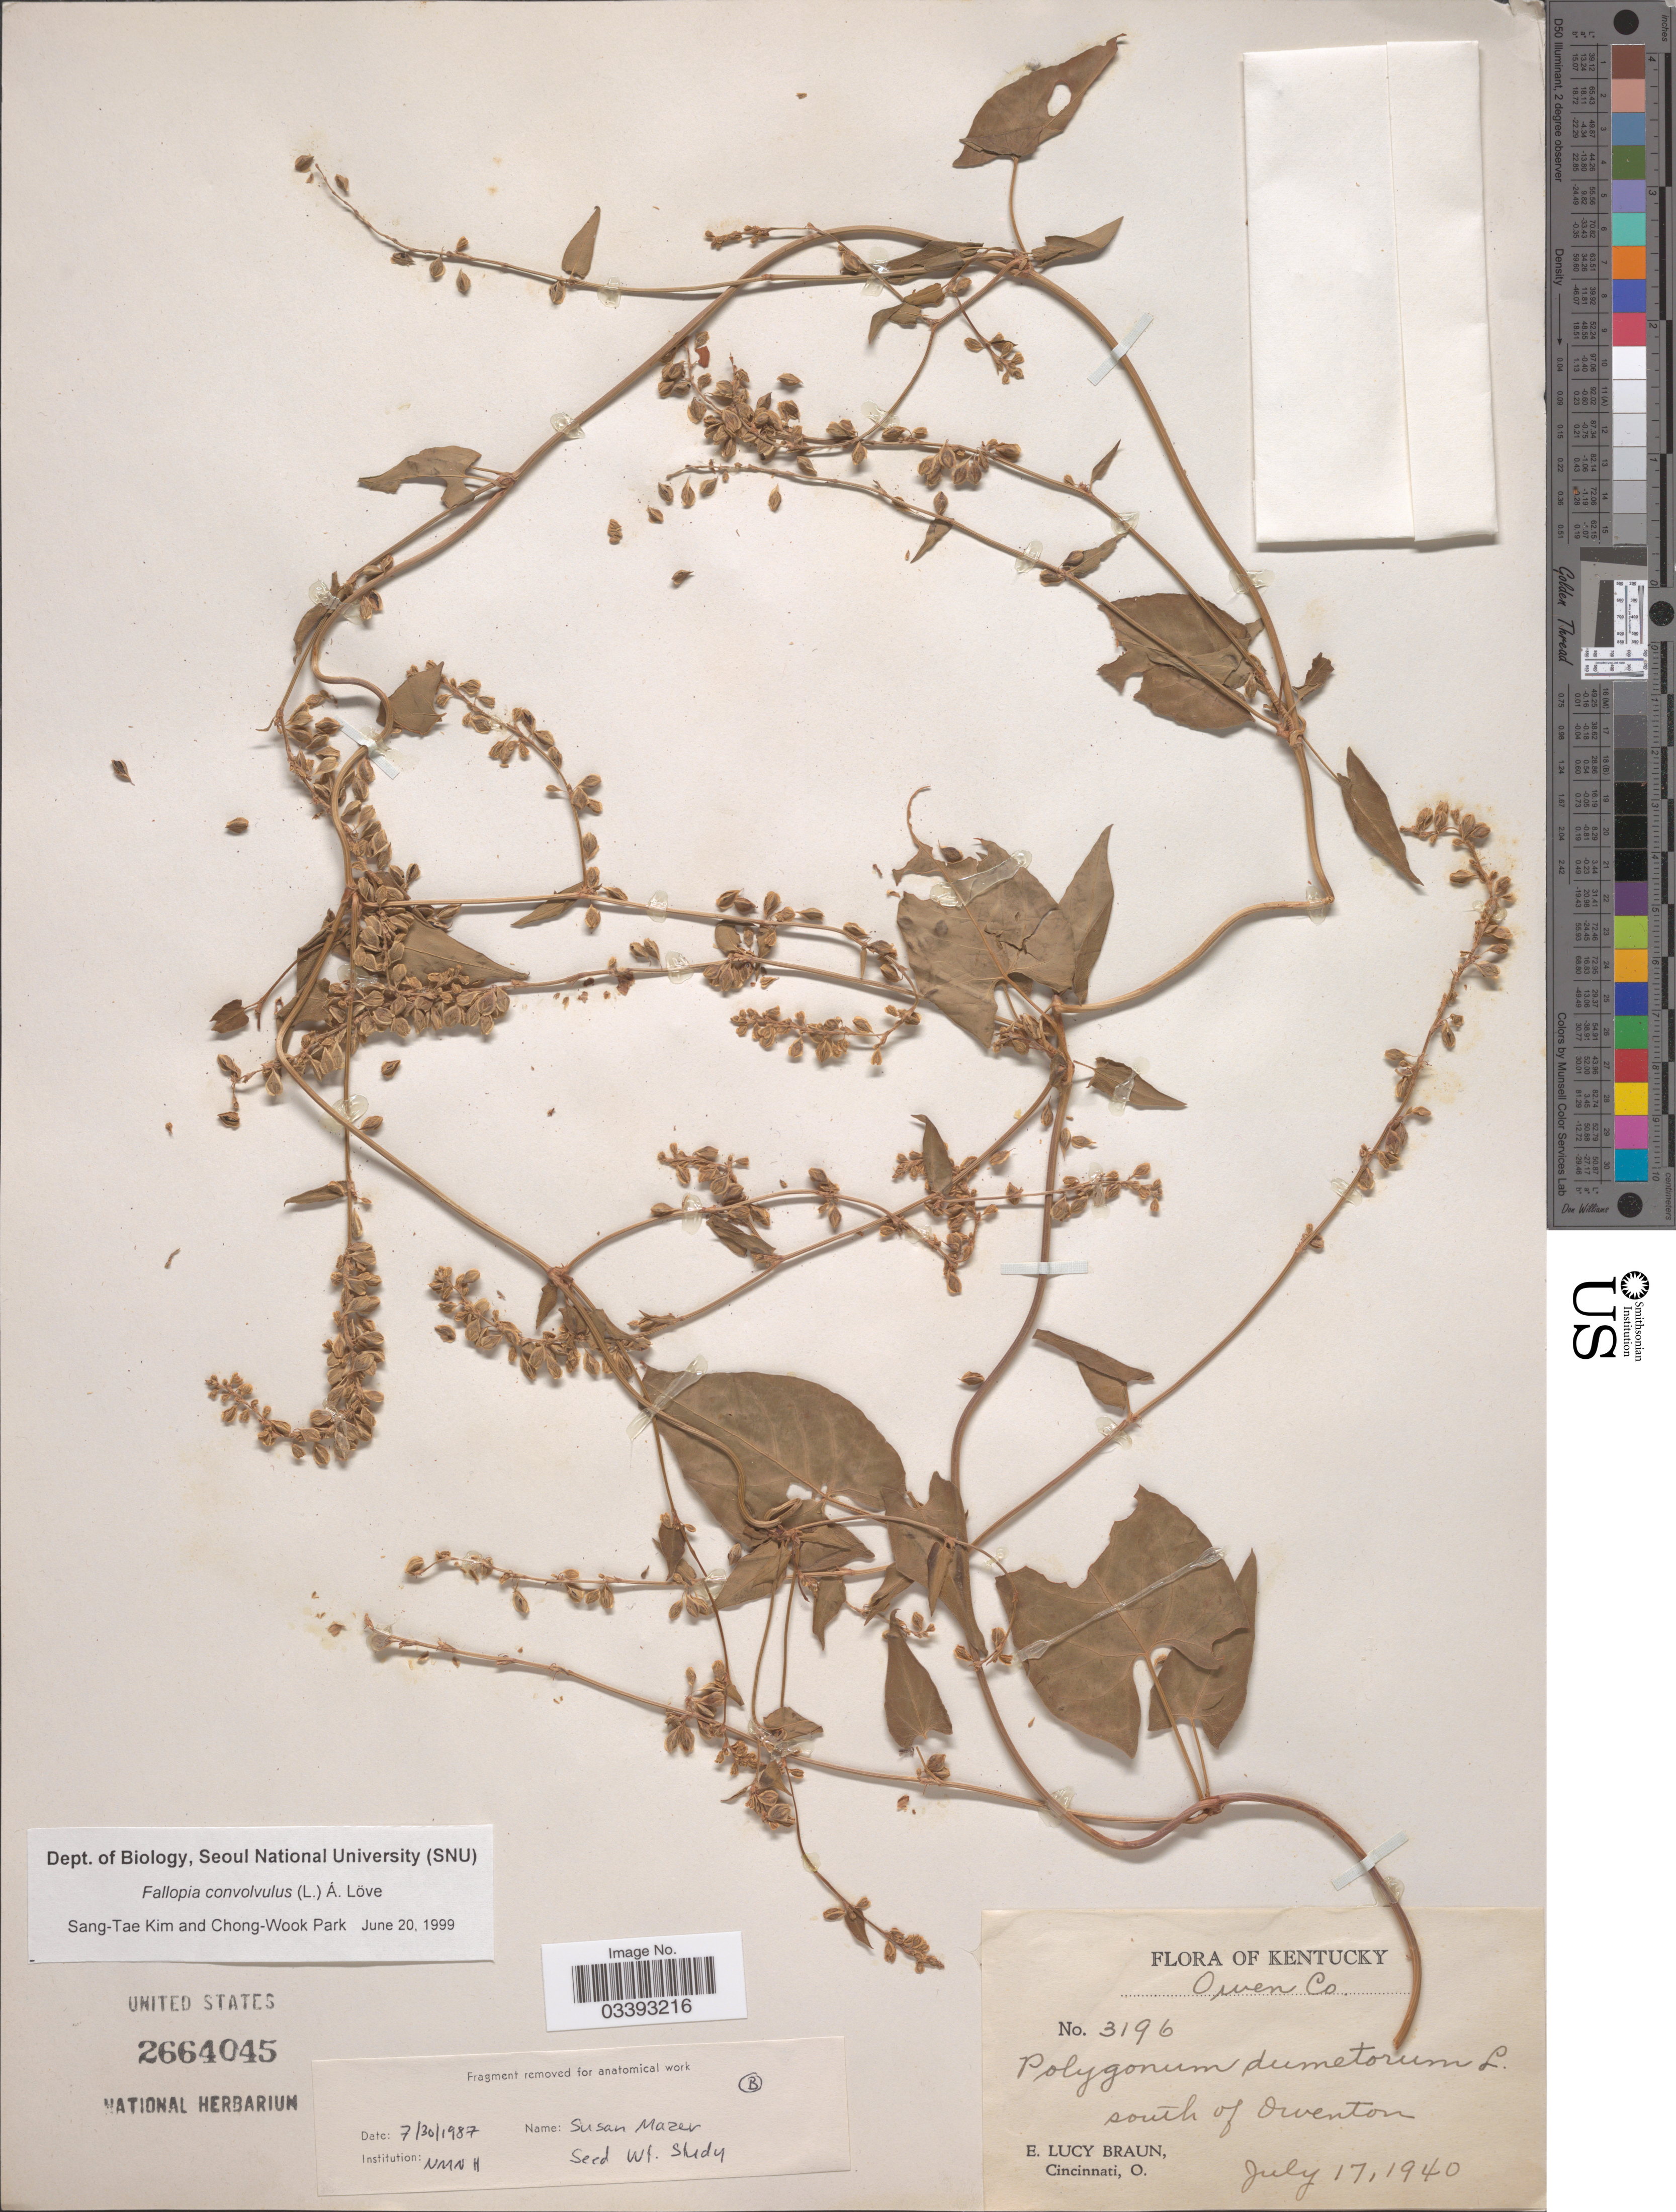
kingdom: Plantae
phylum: Tracheophyta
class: Magnoliopsida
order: Caryophyllales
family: Polygonaceae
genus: Fallopia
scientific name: Fallopia convolvulus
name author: (L.) Á. Löve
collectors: E. L. Braun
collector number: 3196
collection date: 1940-07-17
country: United States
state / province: Kentucky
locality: Owen Co. South of Owenton.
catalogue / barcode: US 2664045